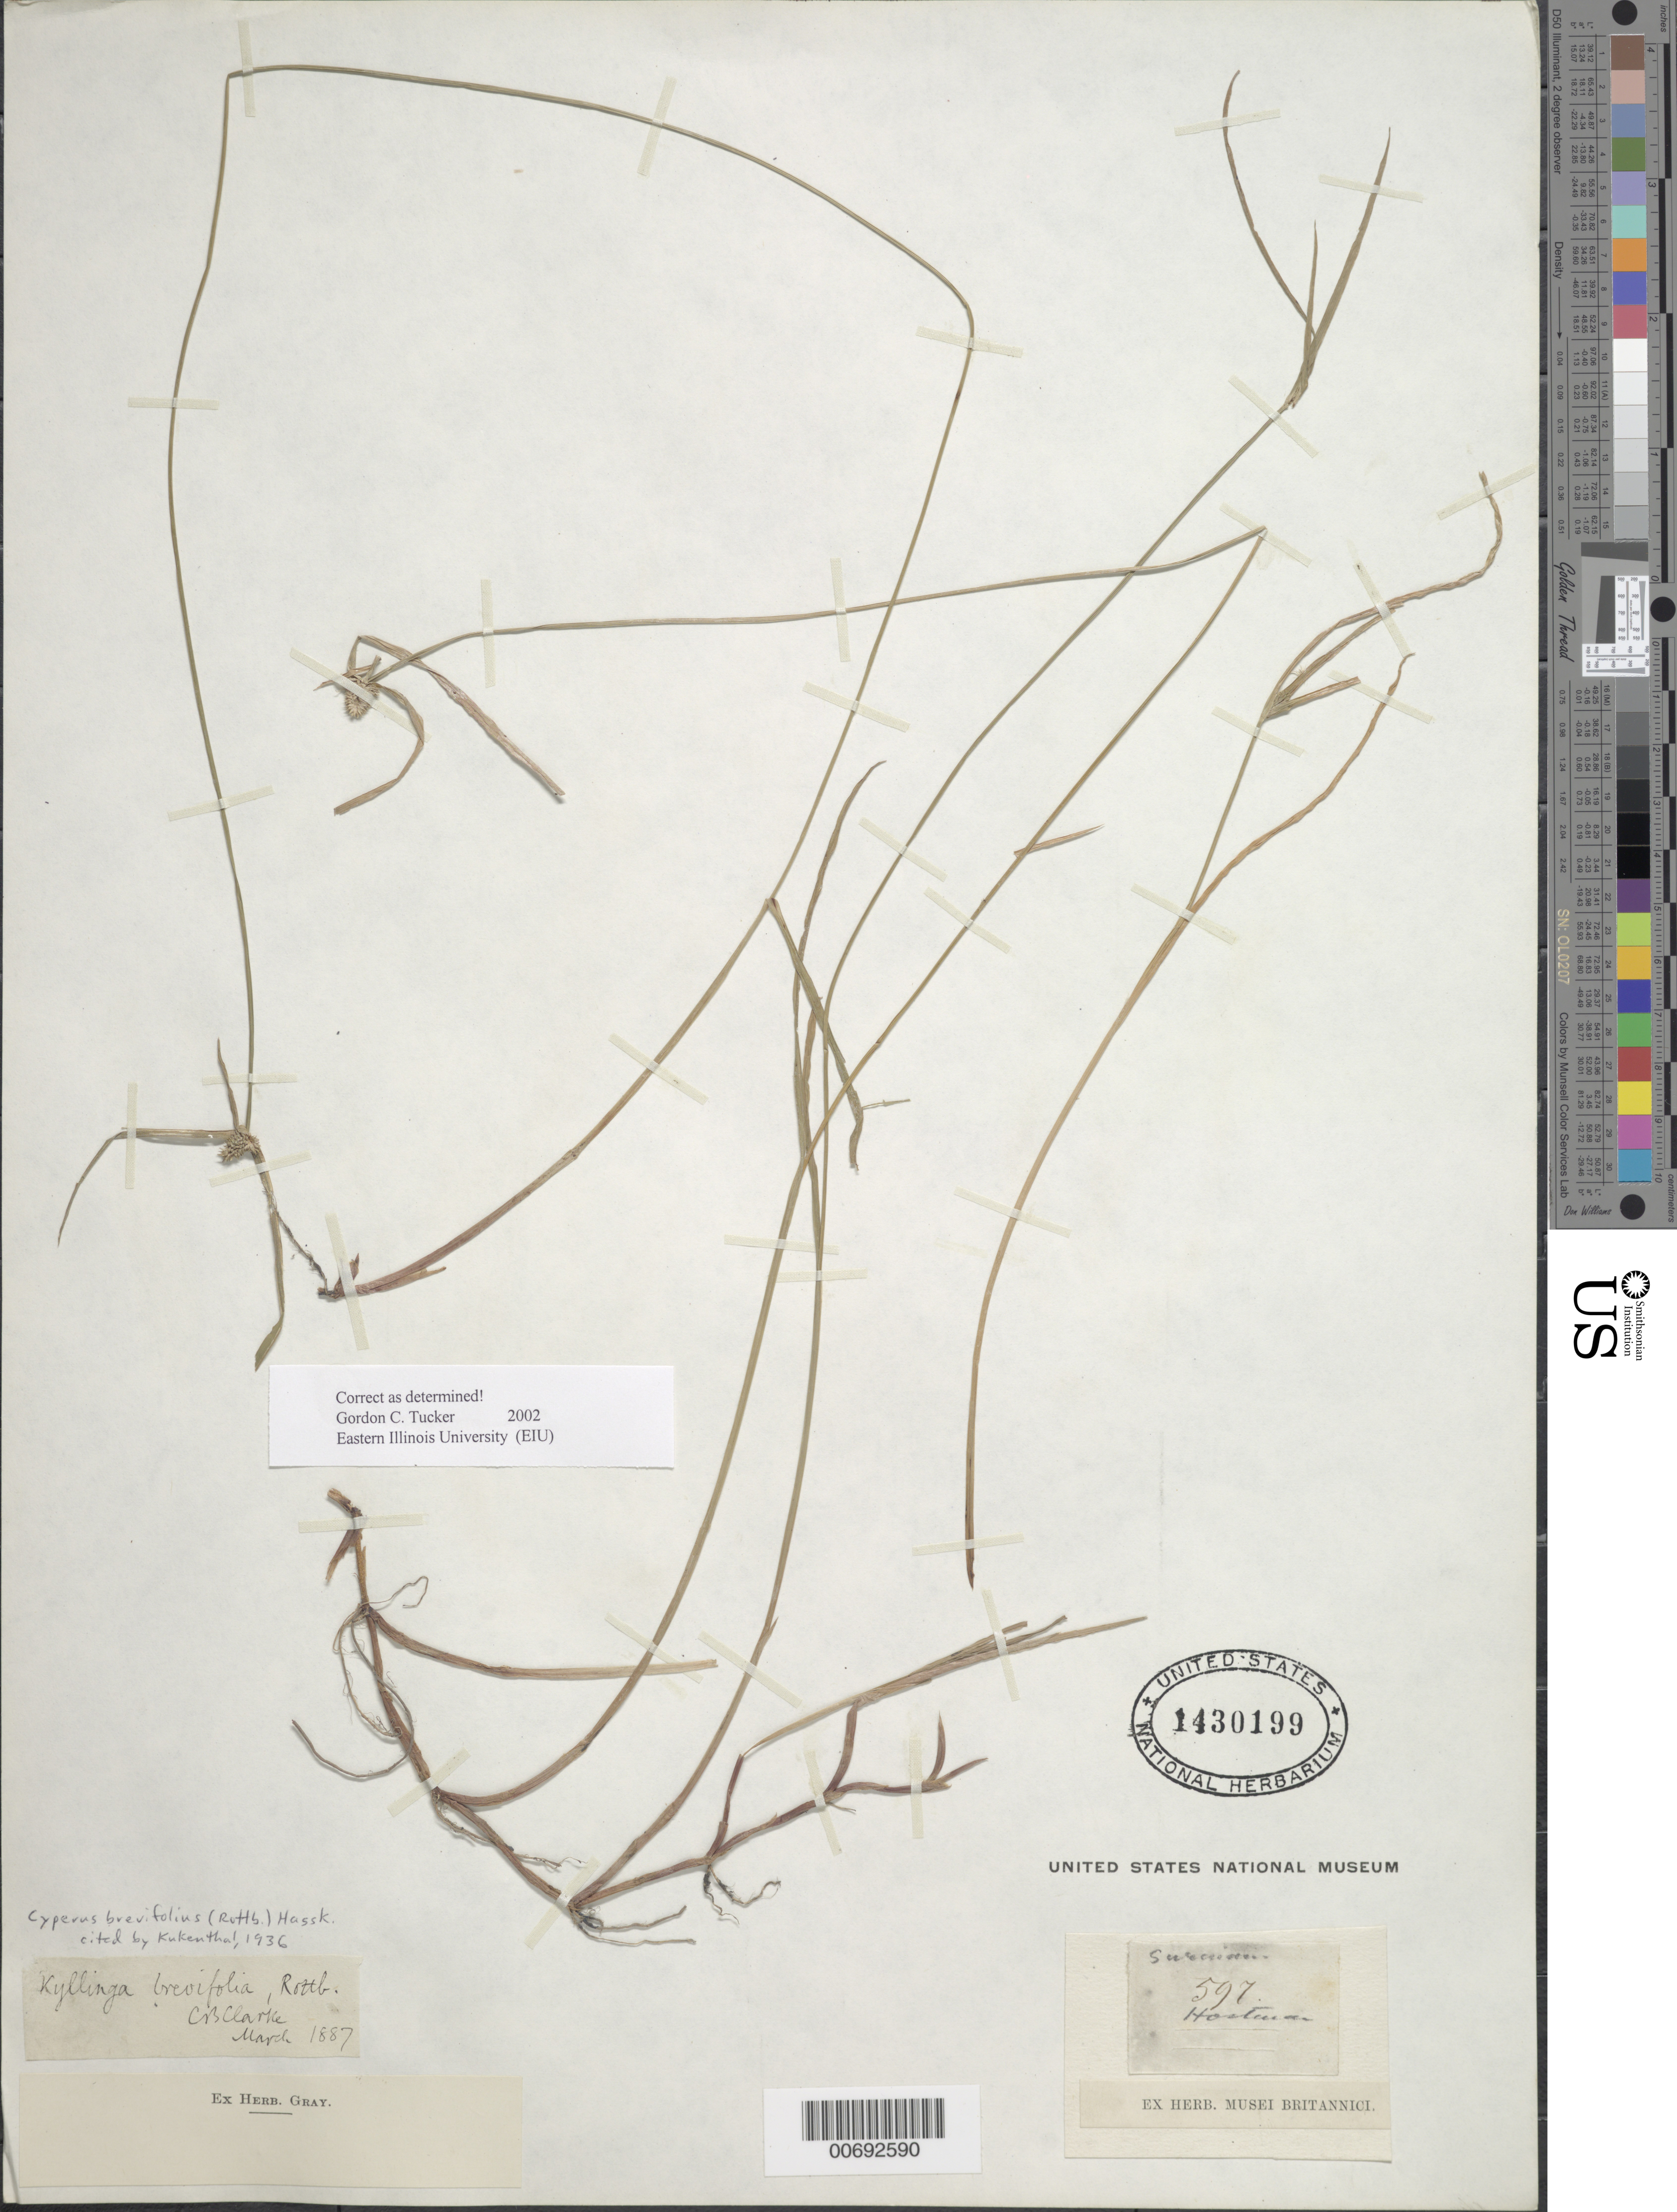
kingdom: Plantae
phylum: Tracheophyta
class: Liliopsida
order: Poales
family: Cyperaceae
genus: Cyperus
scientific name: Cyperus brevifolius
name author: (Rottb.) Hassk.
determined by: Strong, M. T., (US), Smithsonian Institution - National Museum of Natural History (UNITED STATES)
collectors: F. Hostmann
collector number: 597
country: Suriname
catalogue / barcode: US 1430199